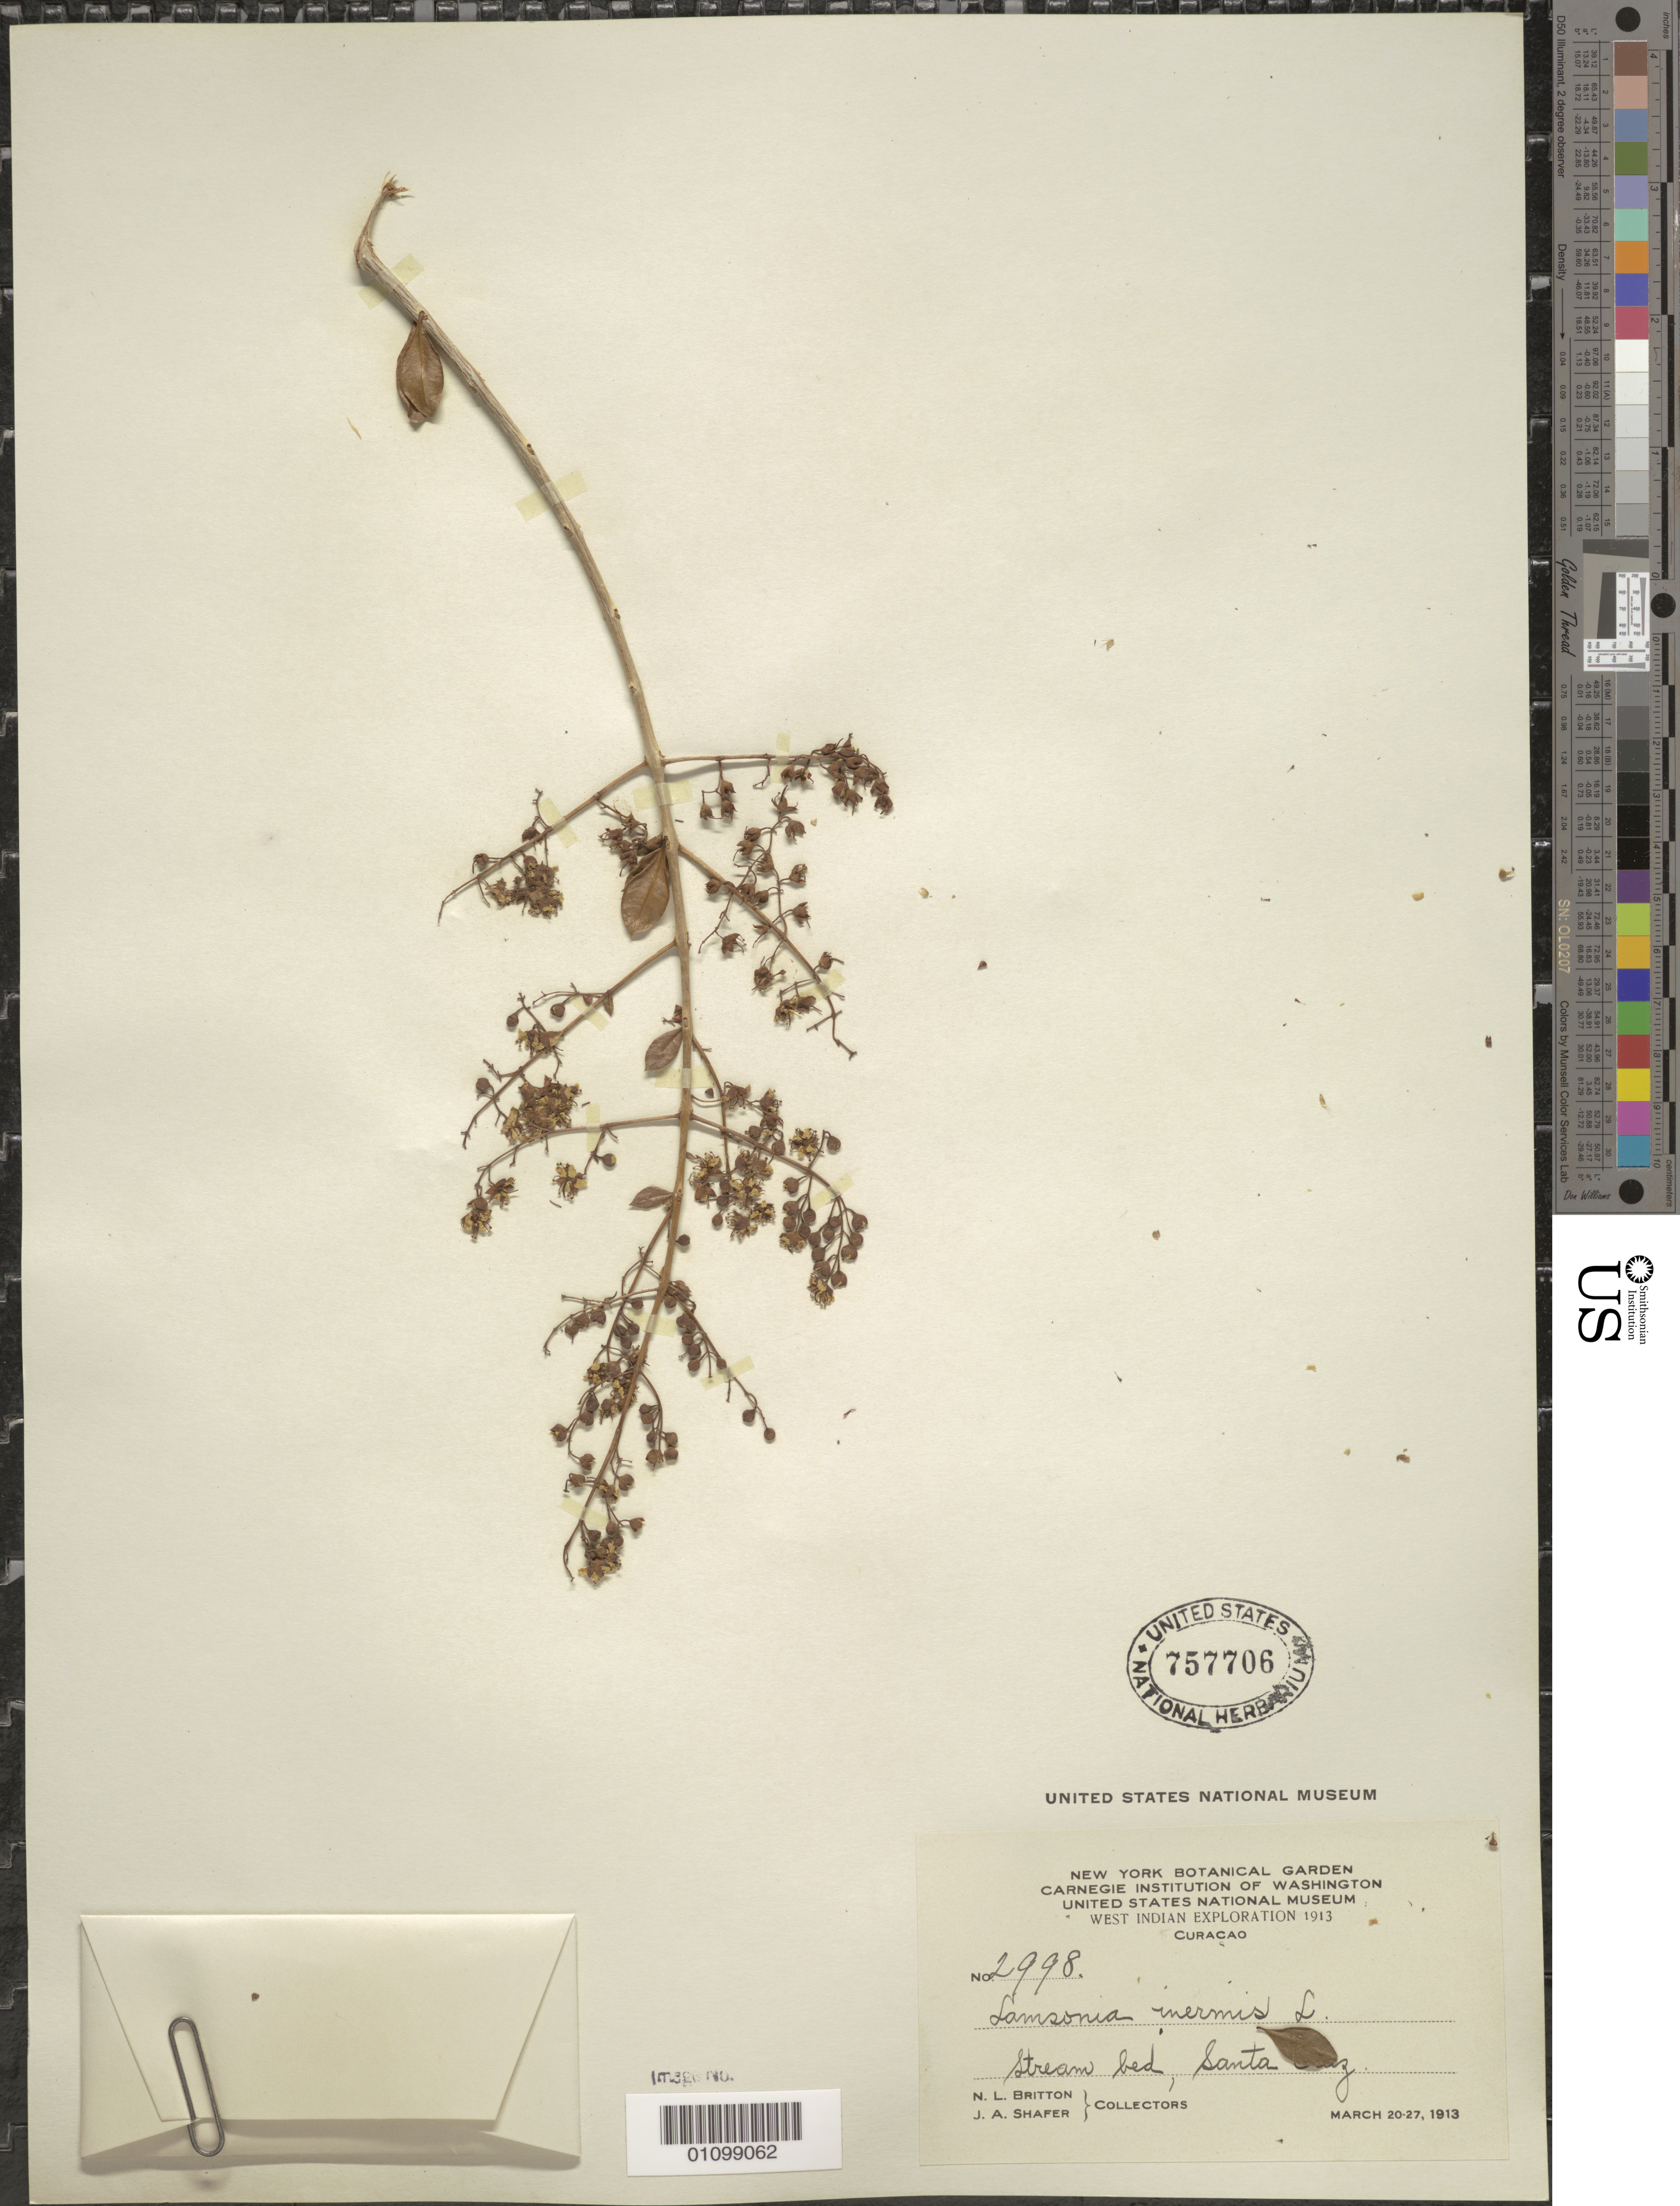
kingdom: Plantae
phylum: Tracheophyta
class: Magnoliopsida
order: Myrtales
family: Lythraceae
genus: Lawsonia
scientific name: Lawsonia inermis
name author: L.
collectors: N. Britton & J. A. Shafer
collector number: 2998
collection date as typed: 20 Mar 1913 to 27 Mar 1913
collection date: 1913-03-20/1913-03-27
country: Curaçao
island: Curaçao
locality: Stream bed, Santa Cruz.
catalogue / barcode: US 757706